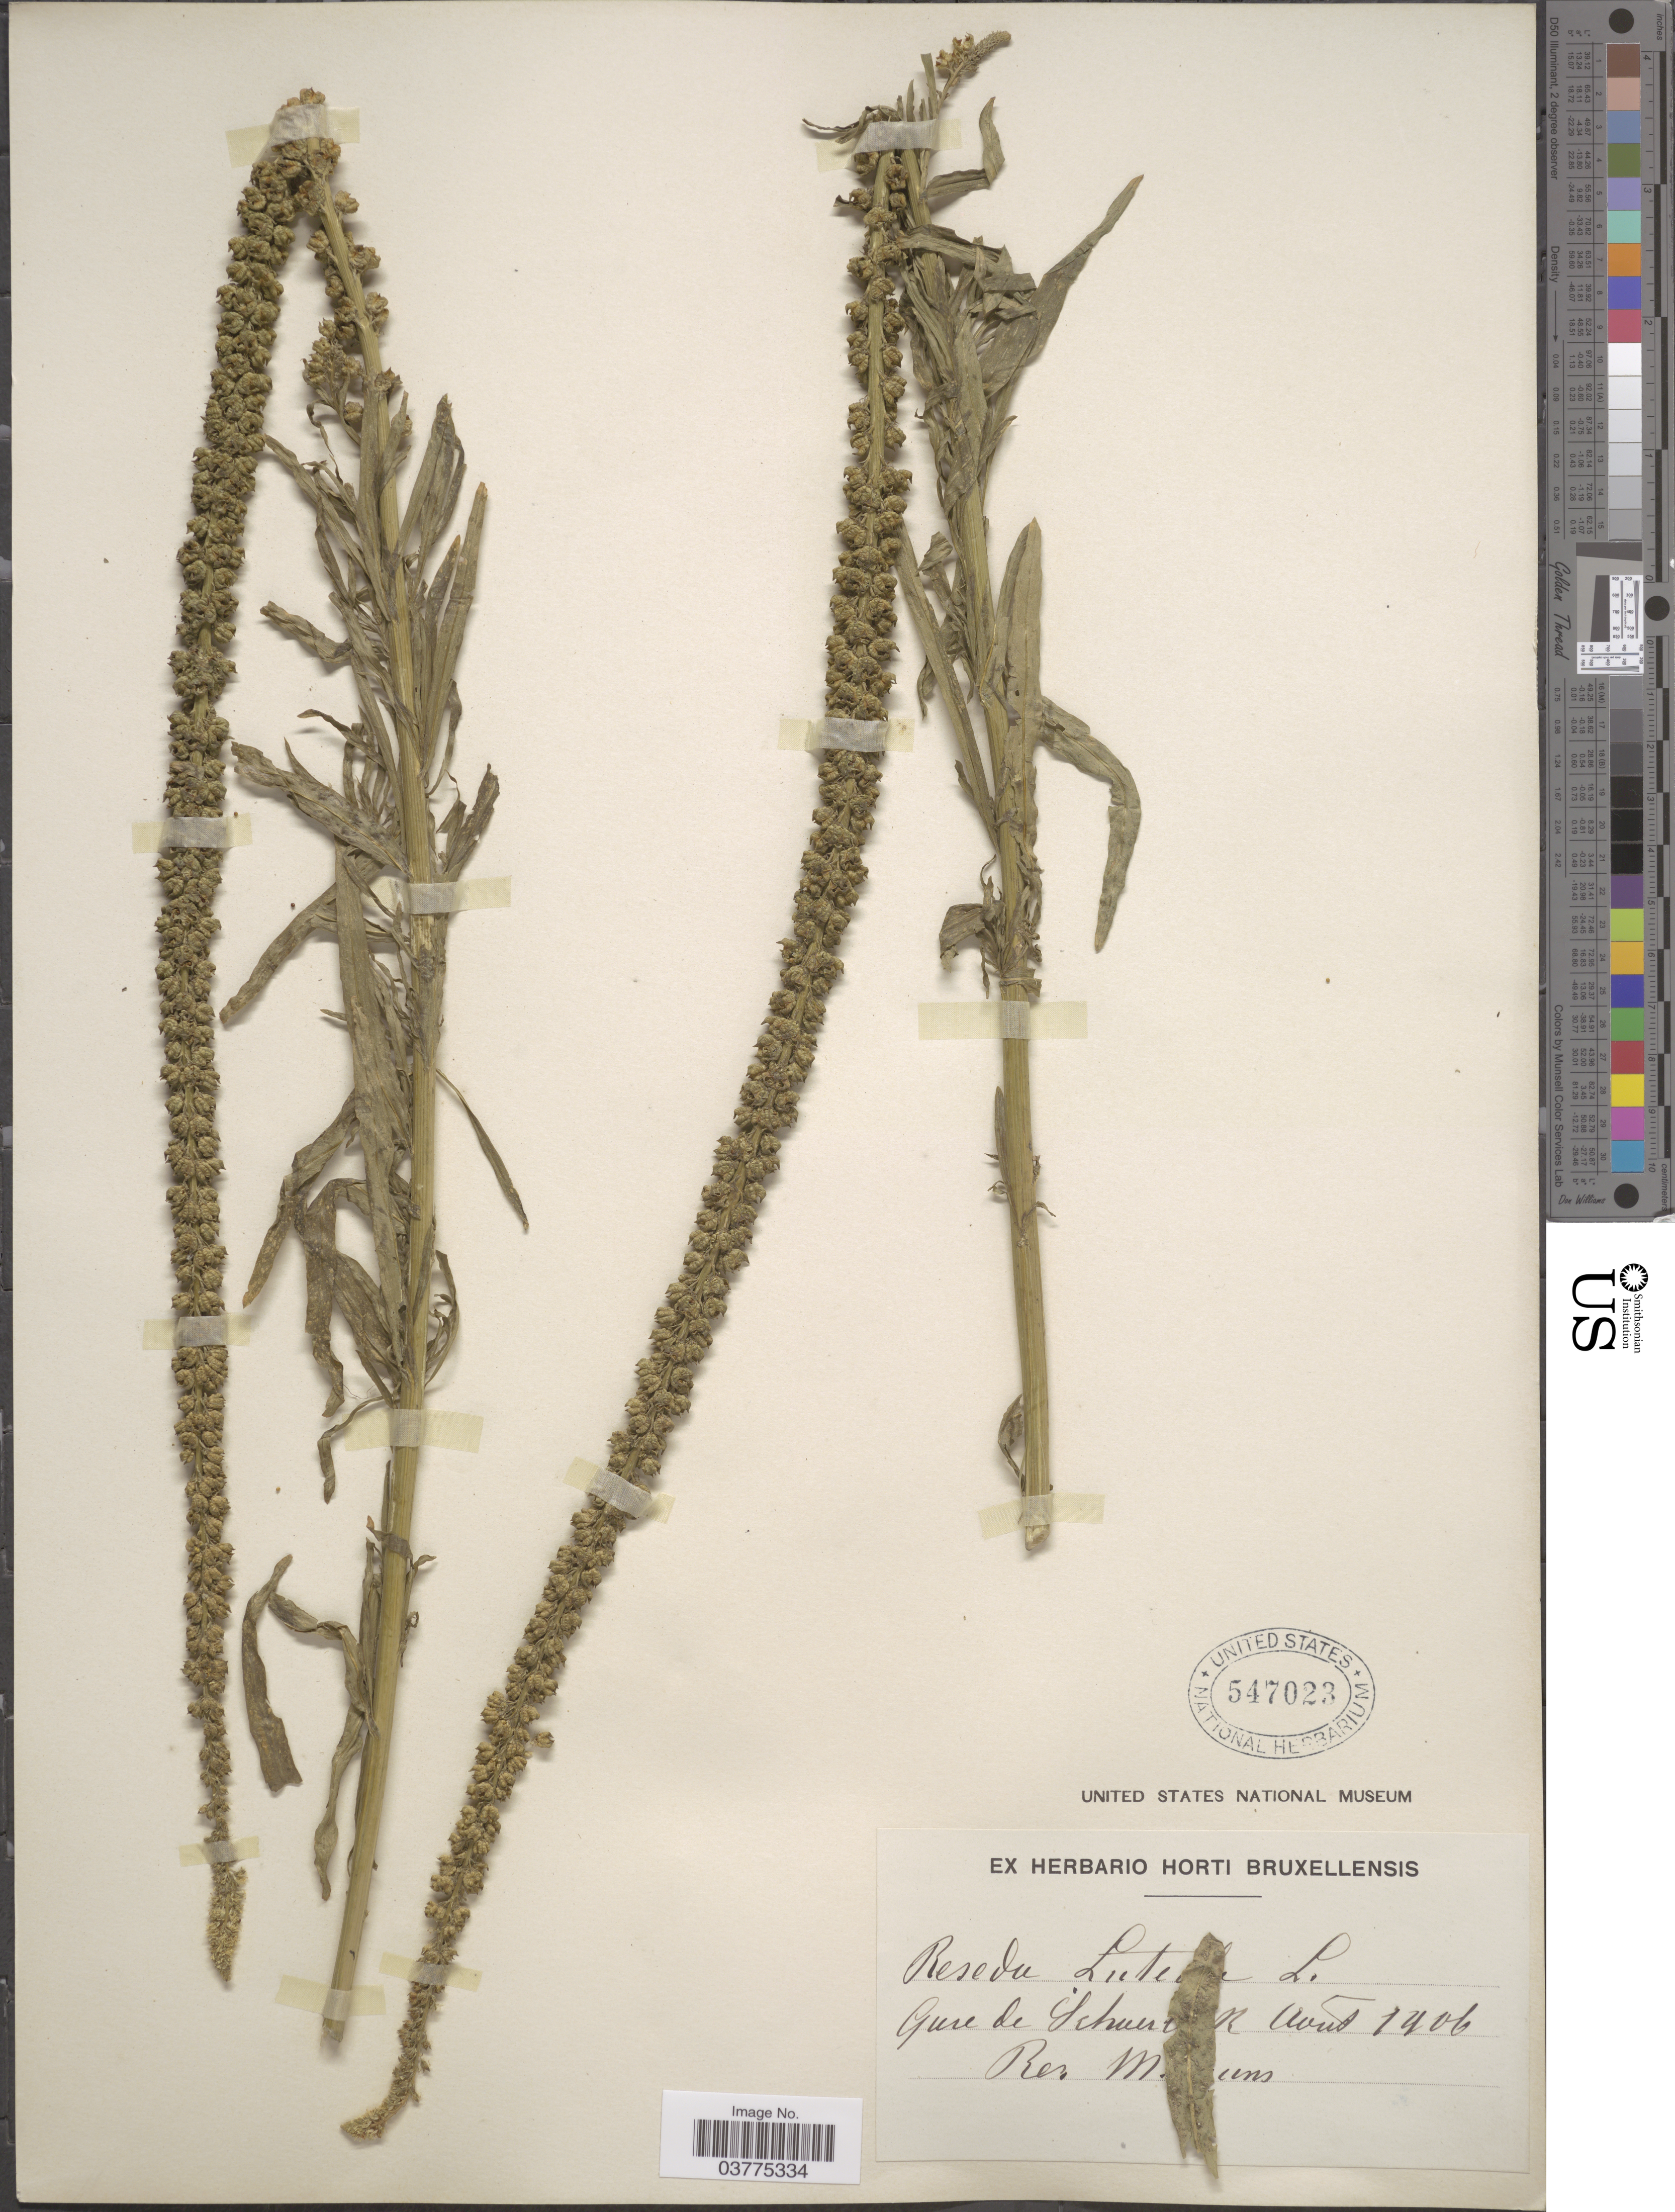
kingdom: Plantae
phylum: Tracheophyta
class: Magnoliopsida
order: Brassicales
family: Resedaceae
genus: Reseda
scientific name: Reseda luteola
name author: L.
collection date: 1906-08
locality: Gure de Schun!.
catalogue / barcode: US 547023